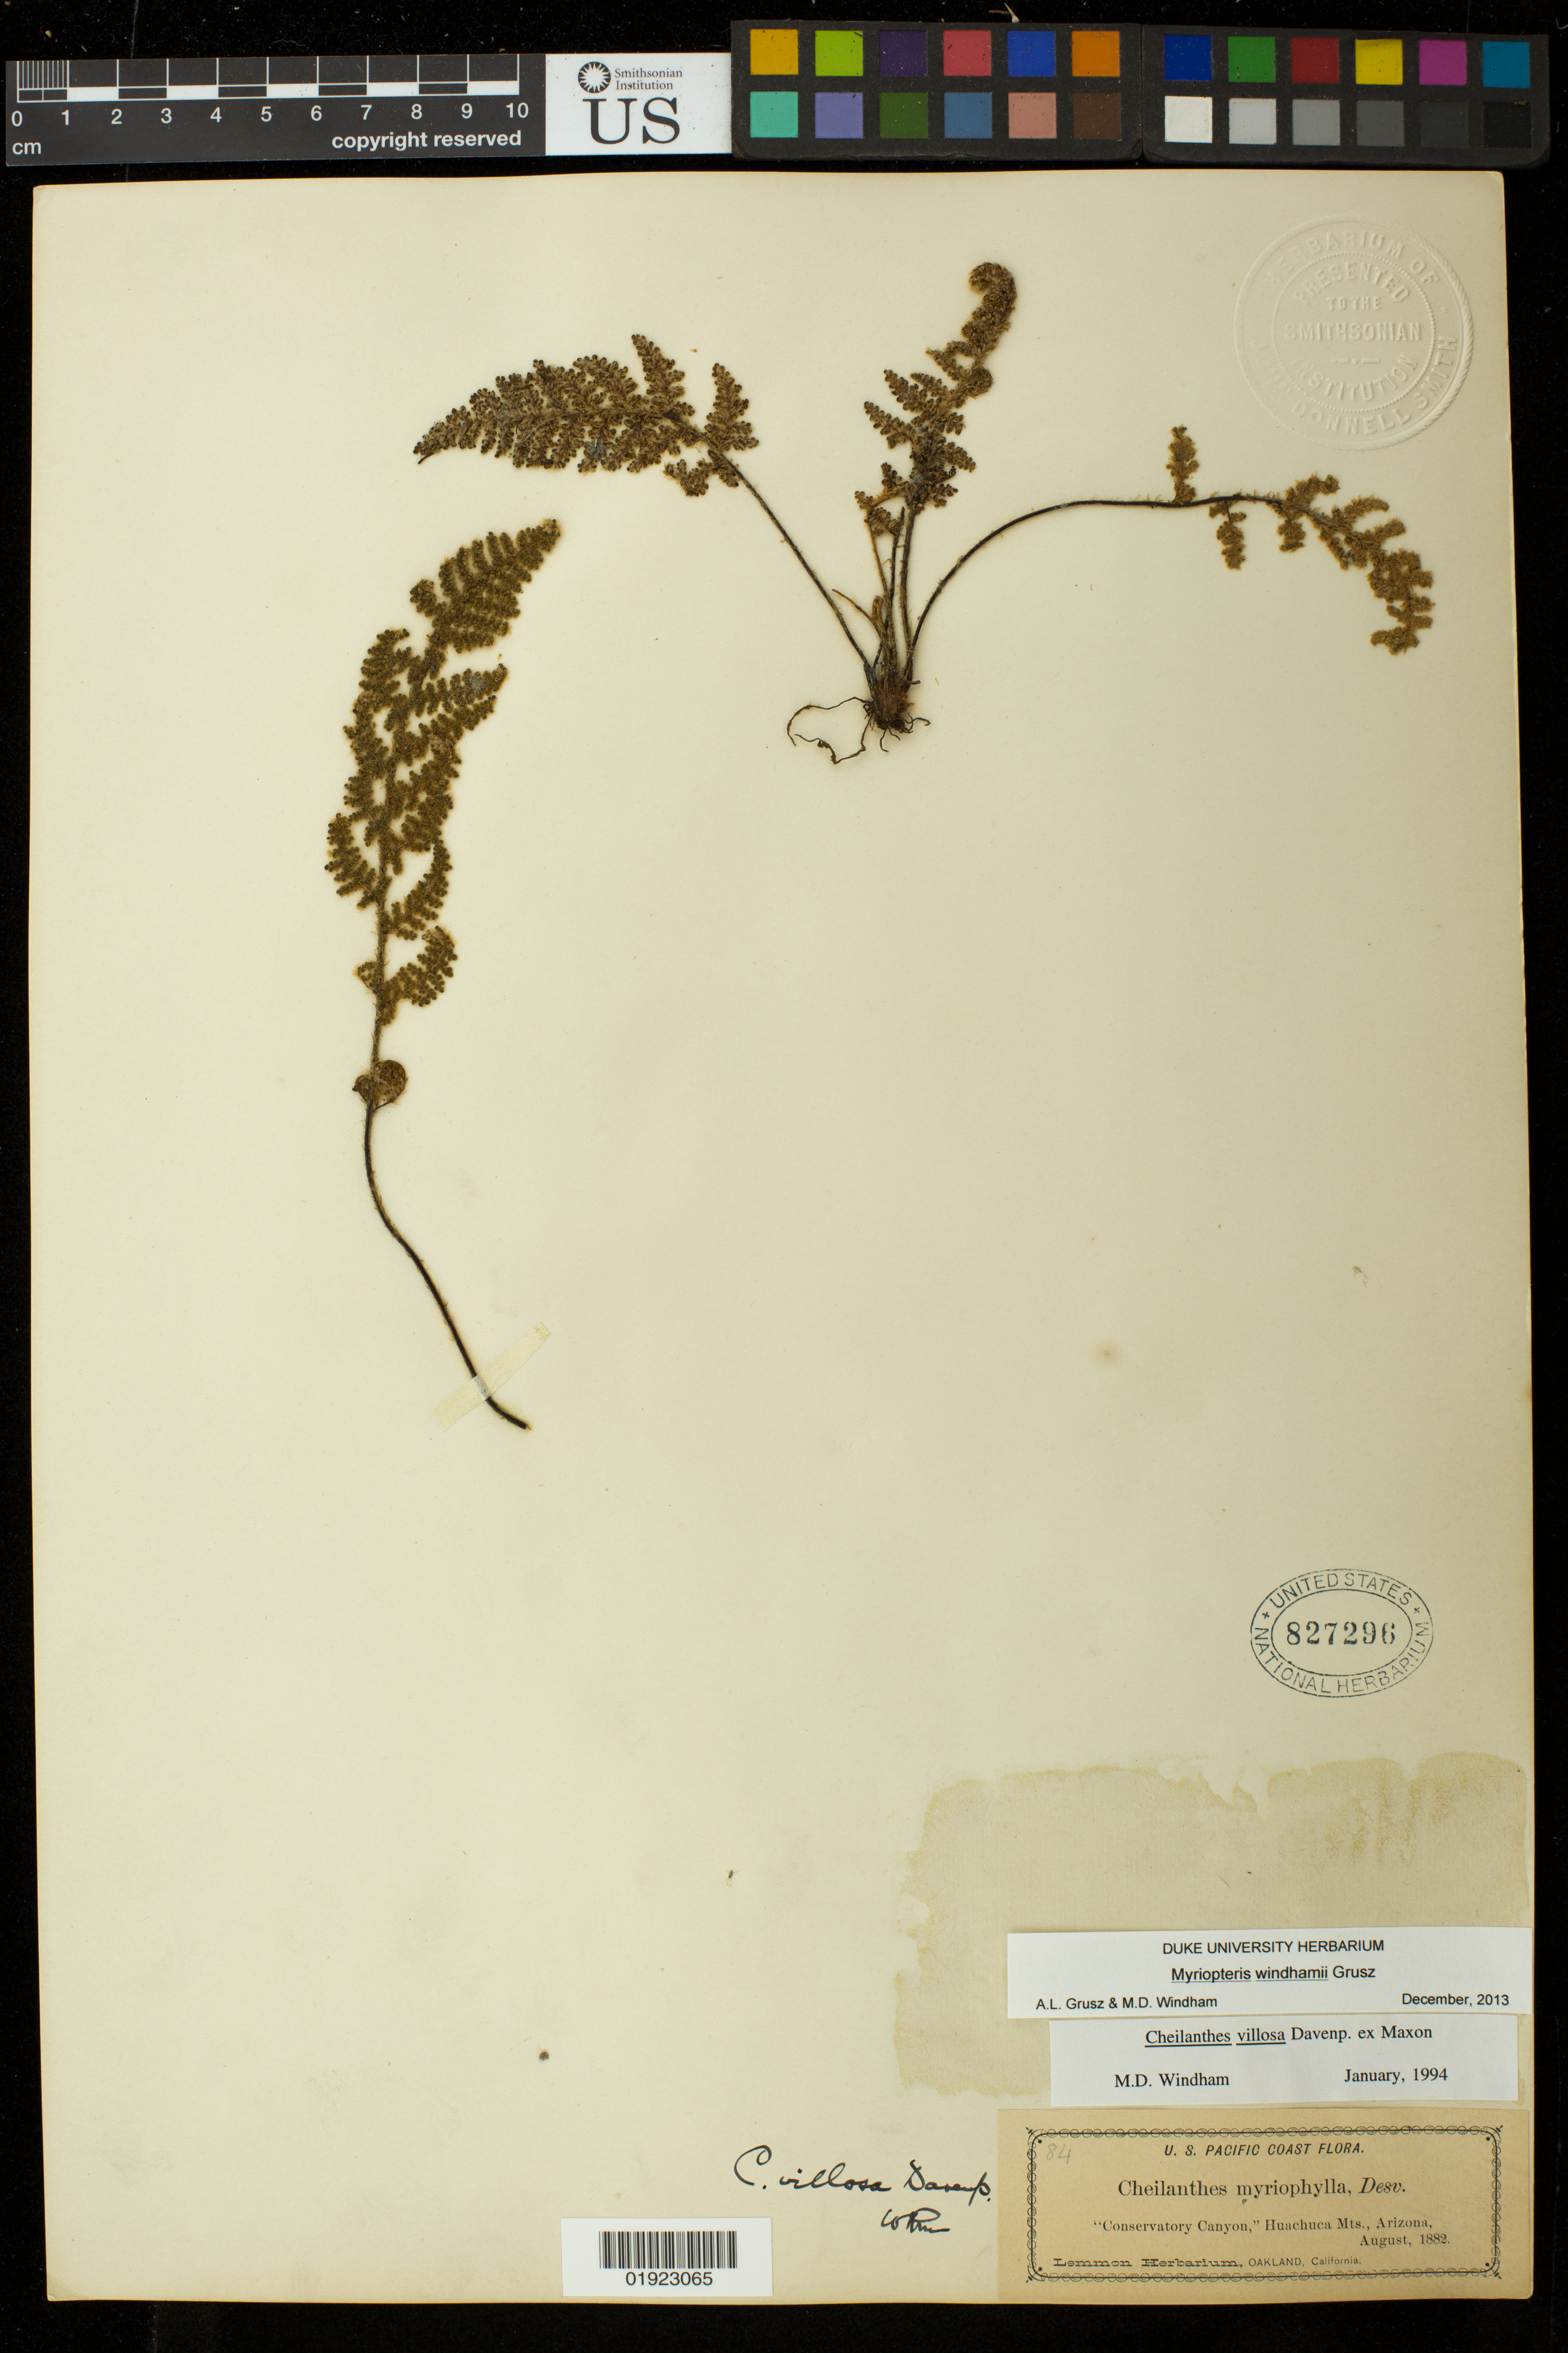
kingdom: Plantae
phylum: Tracheophyta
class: Polypodiopsida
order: Polypodiales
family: Pteridaceae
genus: Myriopteris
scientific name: Myriopteris windhamii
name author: Grusz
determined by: Grusz, A. L.; Windham, M. D.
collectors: ex herb. Lemmon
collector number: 84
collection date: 1882-08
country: United States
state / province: Arizona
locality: Conservatory Canyon, Huachuca Mts.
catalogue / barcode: US 827296